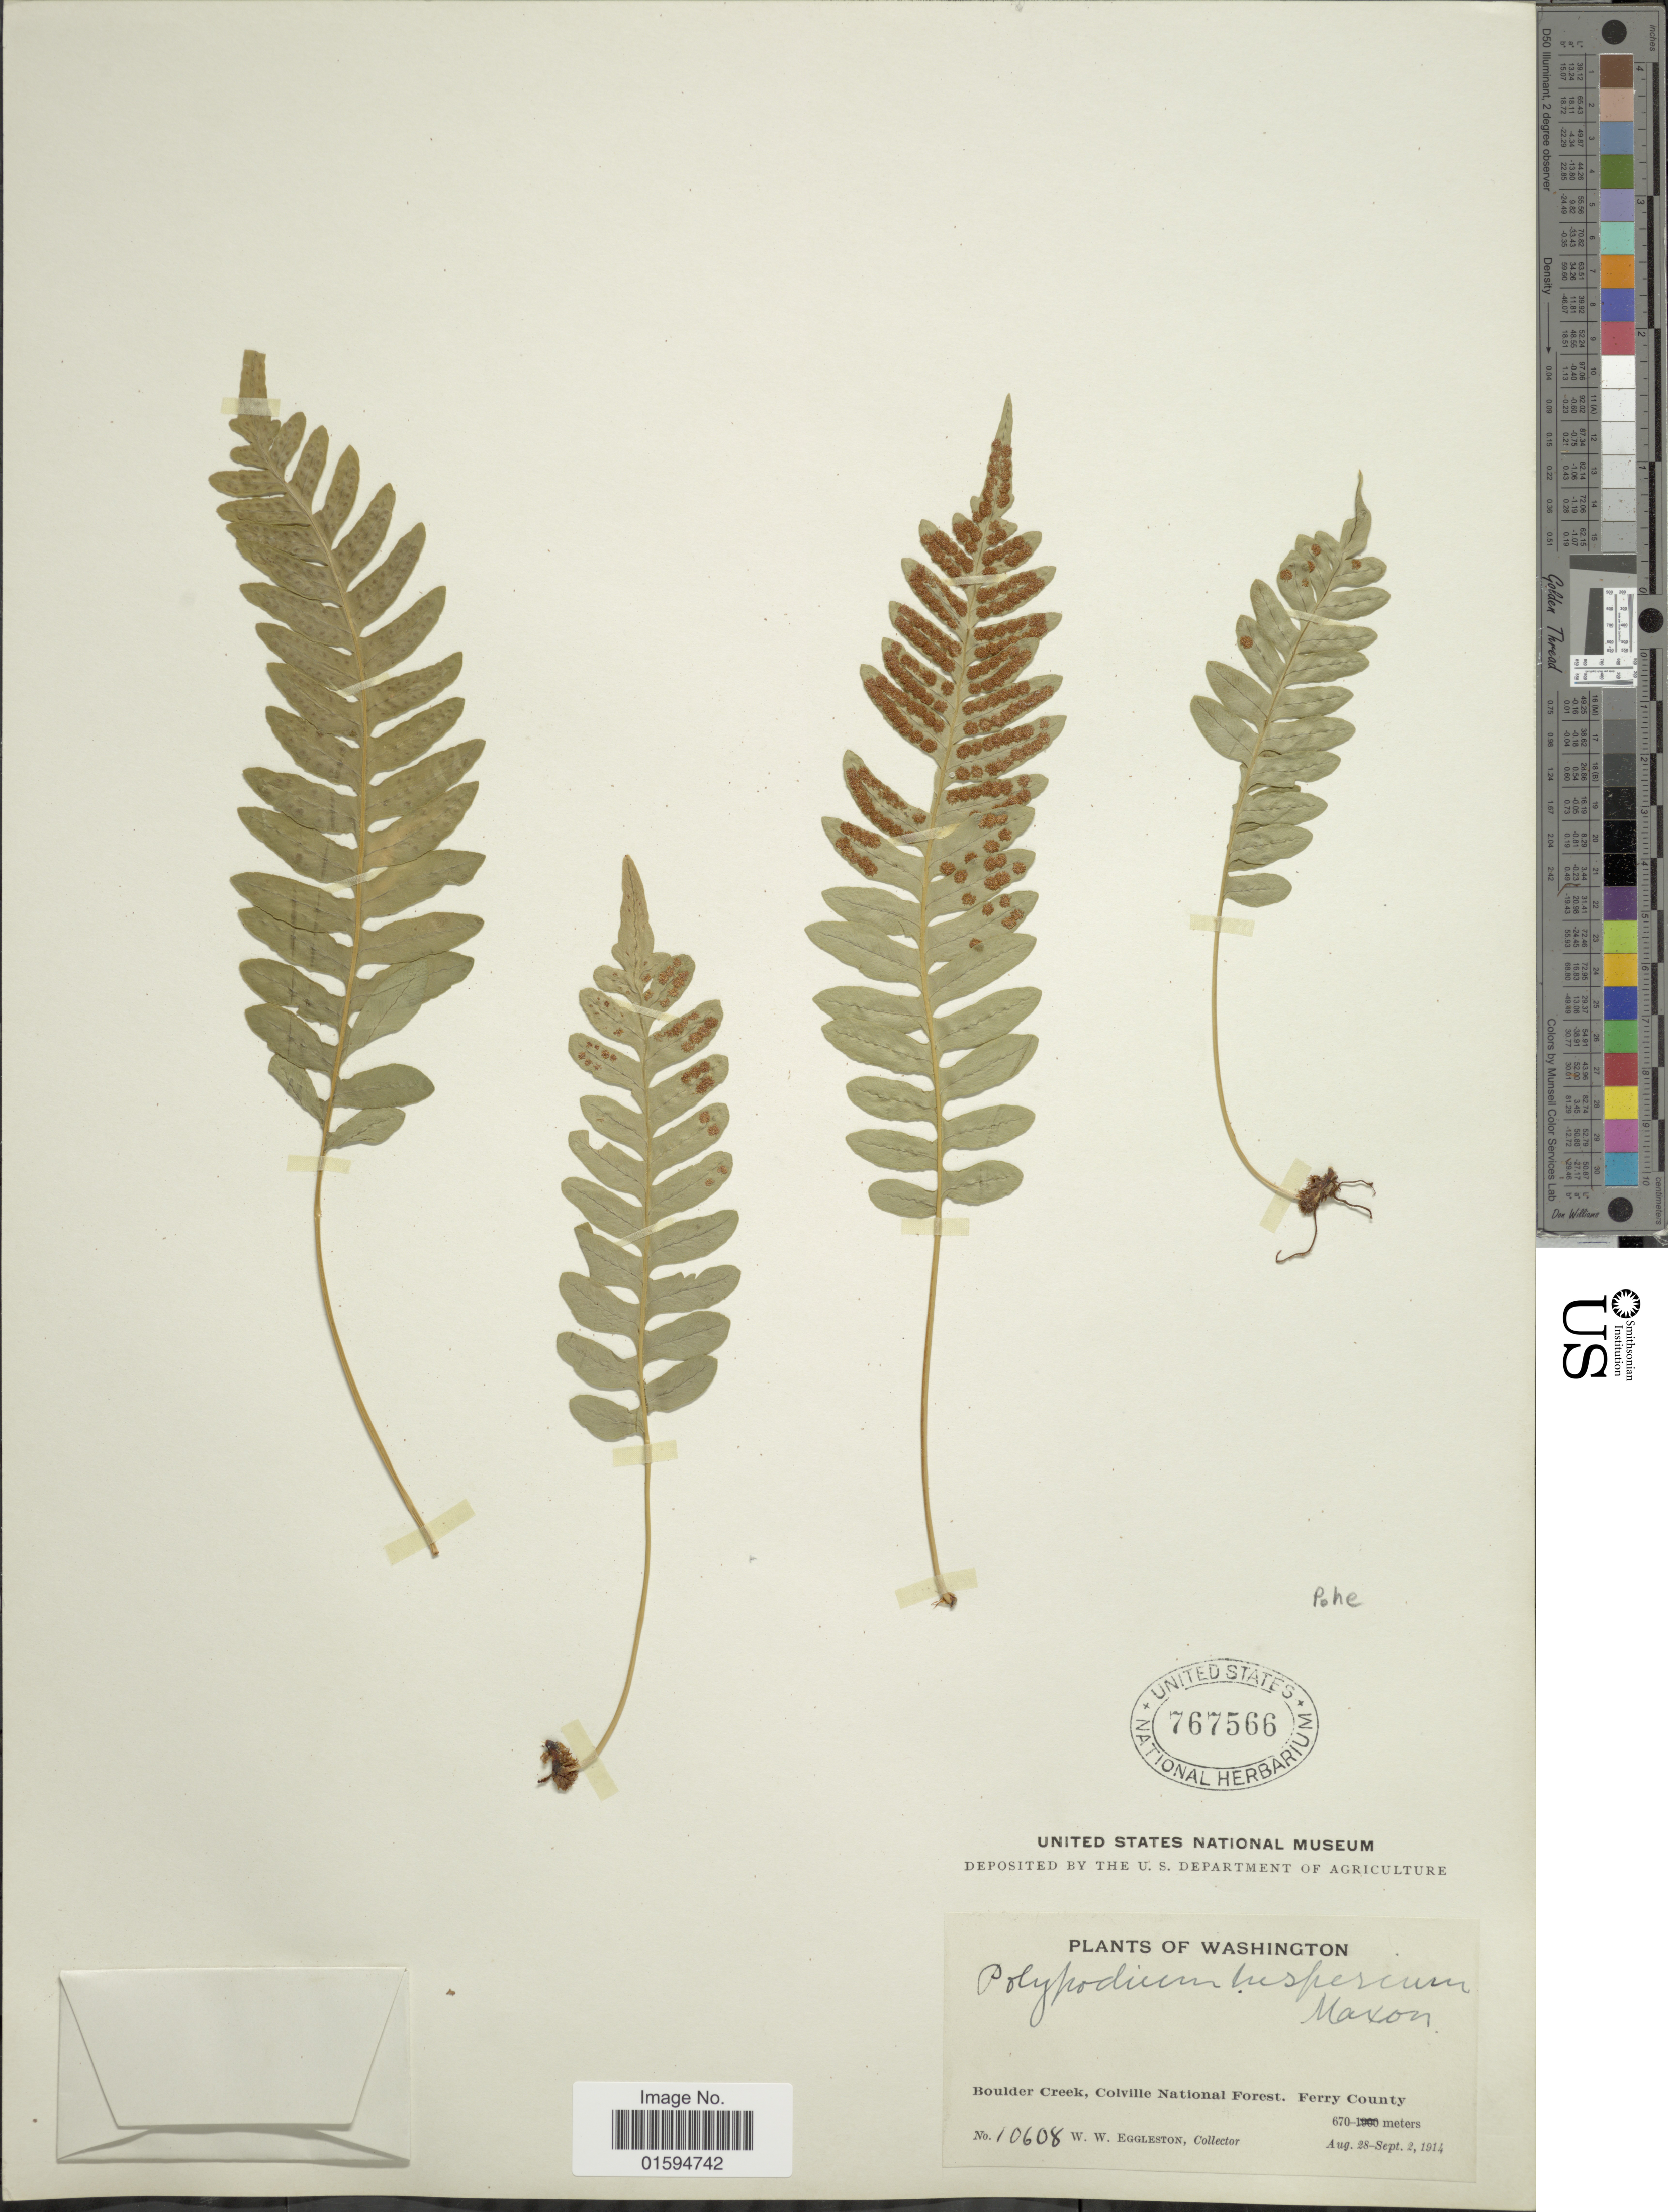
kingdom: Plantae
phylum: Tracheophyta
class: Polypodiopsida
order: Polypodiales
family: Polypodiaceae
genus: Polypodium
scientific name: Polypodium hesperium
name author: Maxon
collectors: W. W. Eggleston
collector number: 10608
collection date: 1914-08-28/1914-09-02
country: United States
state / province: Washington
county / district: Ferry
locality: Boulder Creek, Colville National forest, Ferry County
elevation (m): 670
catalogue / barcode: US 767566